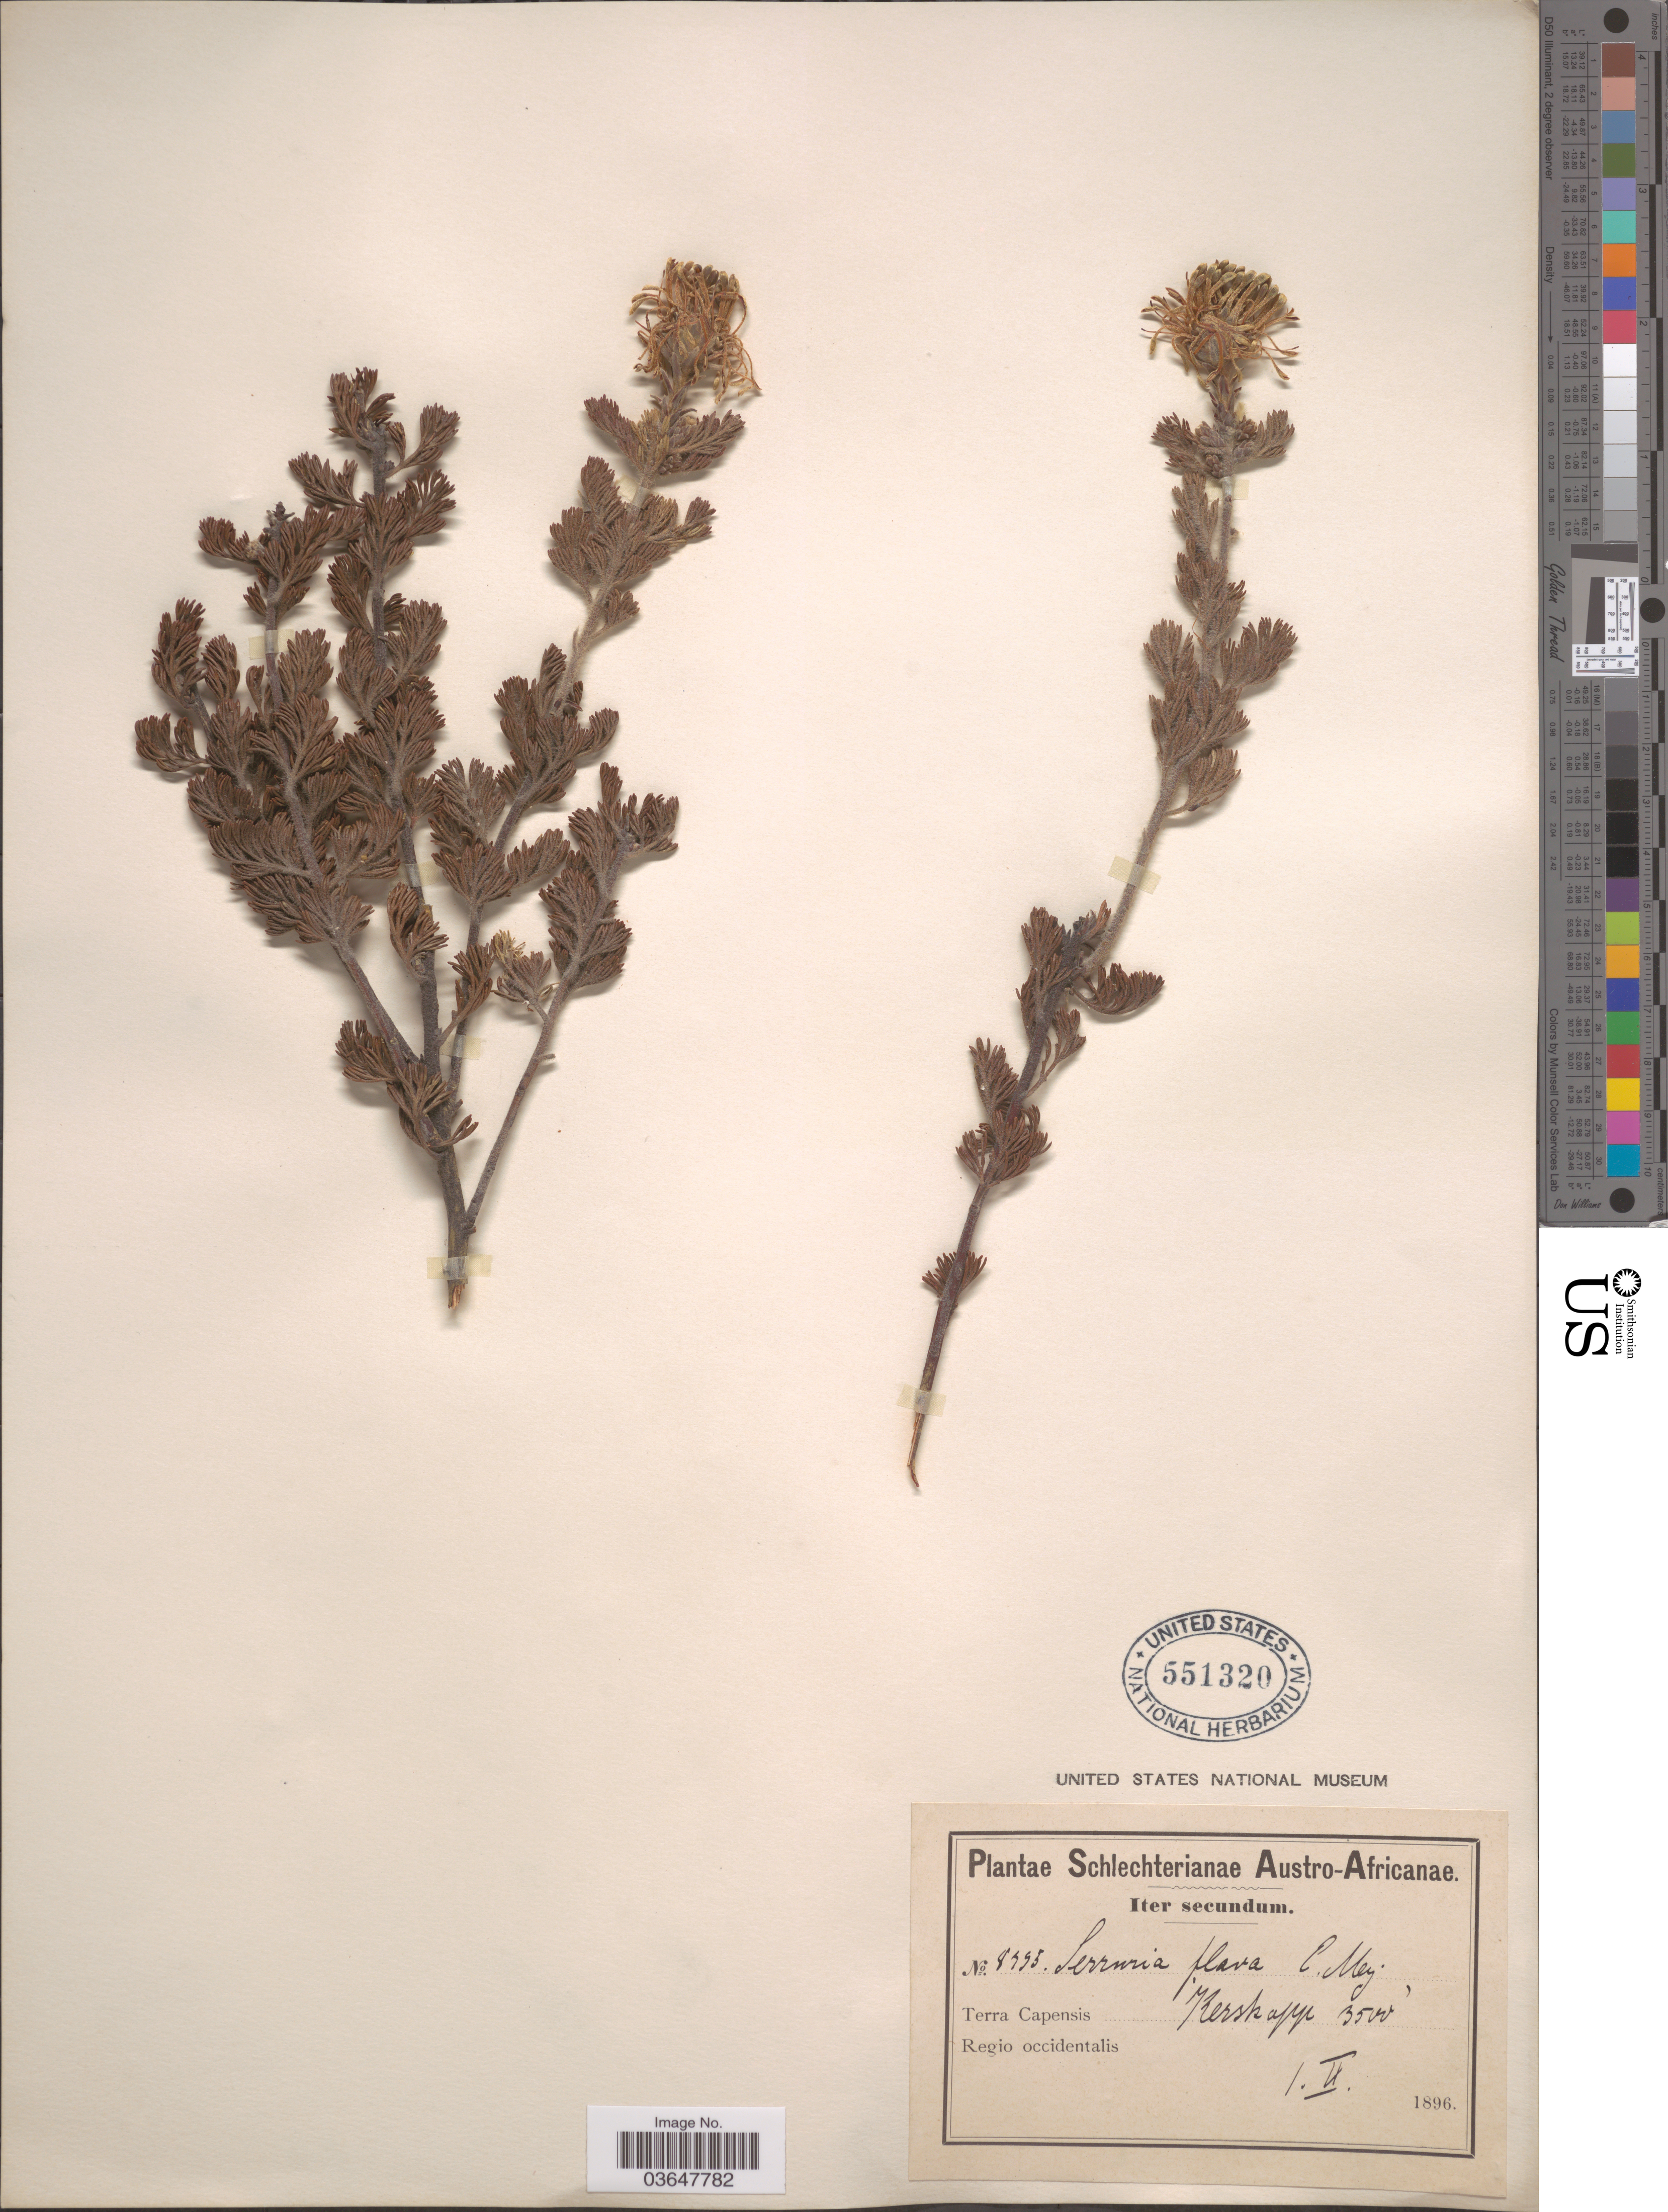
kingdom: Plantae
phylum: Tracheophyta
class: Magnoliopsida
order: Proteales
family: Proteaceae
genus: Serruria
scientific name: Serruria flava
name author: E. Mey.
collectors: Schlechter, --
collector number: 8395*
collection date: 1896-09-01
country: South Africa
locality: Austro - Africanae. Terra Capensis Kerskapp [interpreted]. Regio occidentalis.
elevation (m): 1067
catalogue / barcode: US 551320